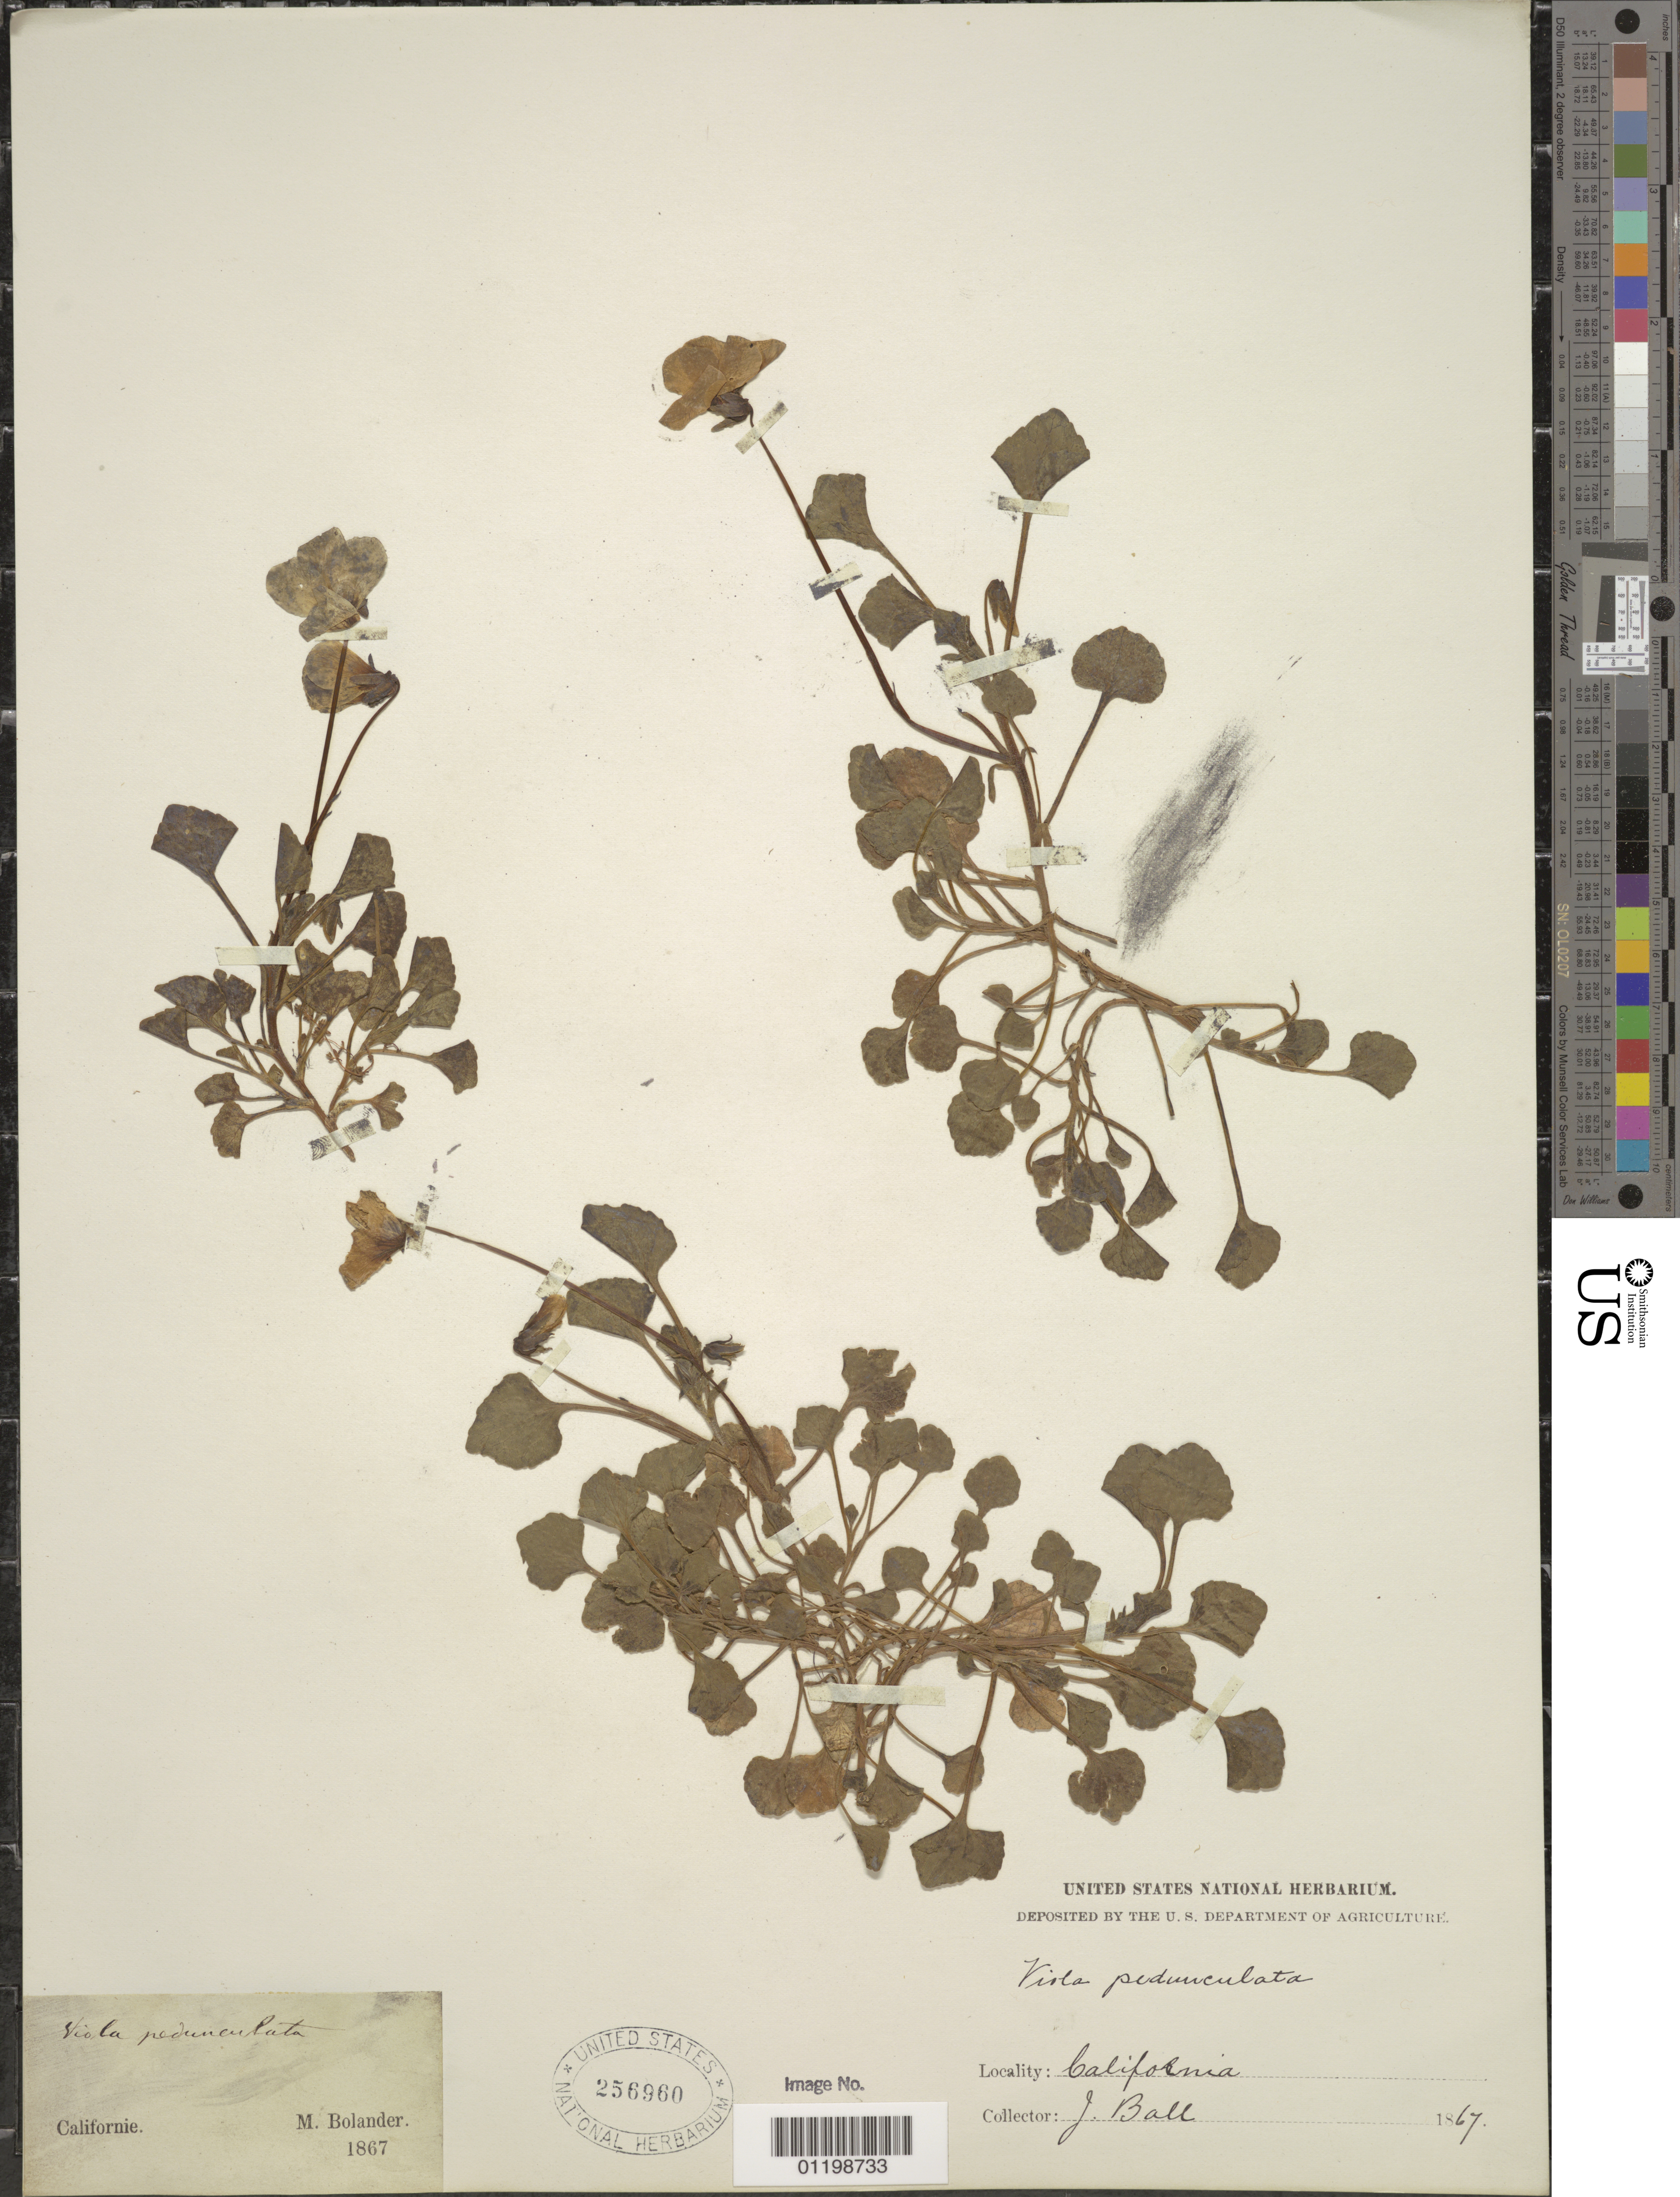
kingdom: Plantae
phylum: Tracheophyta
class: Magnoliopsida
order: Malpighiales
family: Violaceae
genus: Viola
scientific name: Viola pedunculata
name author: Torr. & A. Gray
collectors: H. Bolander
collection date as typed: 1867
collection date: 1867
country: United States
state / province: California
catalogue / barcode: US 256960